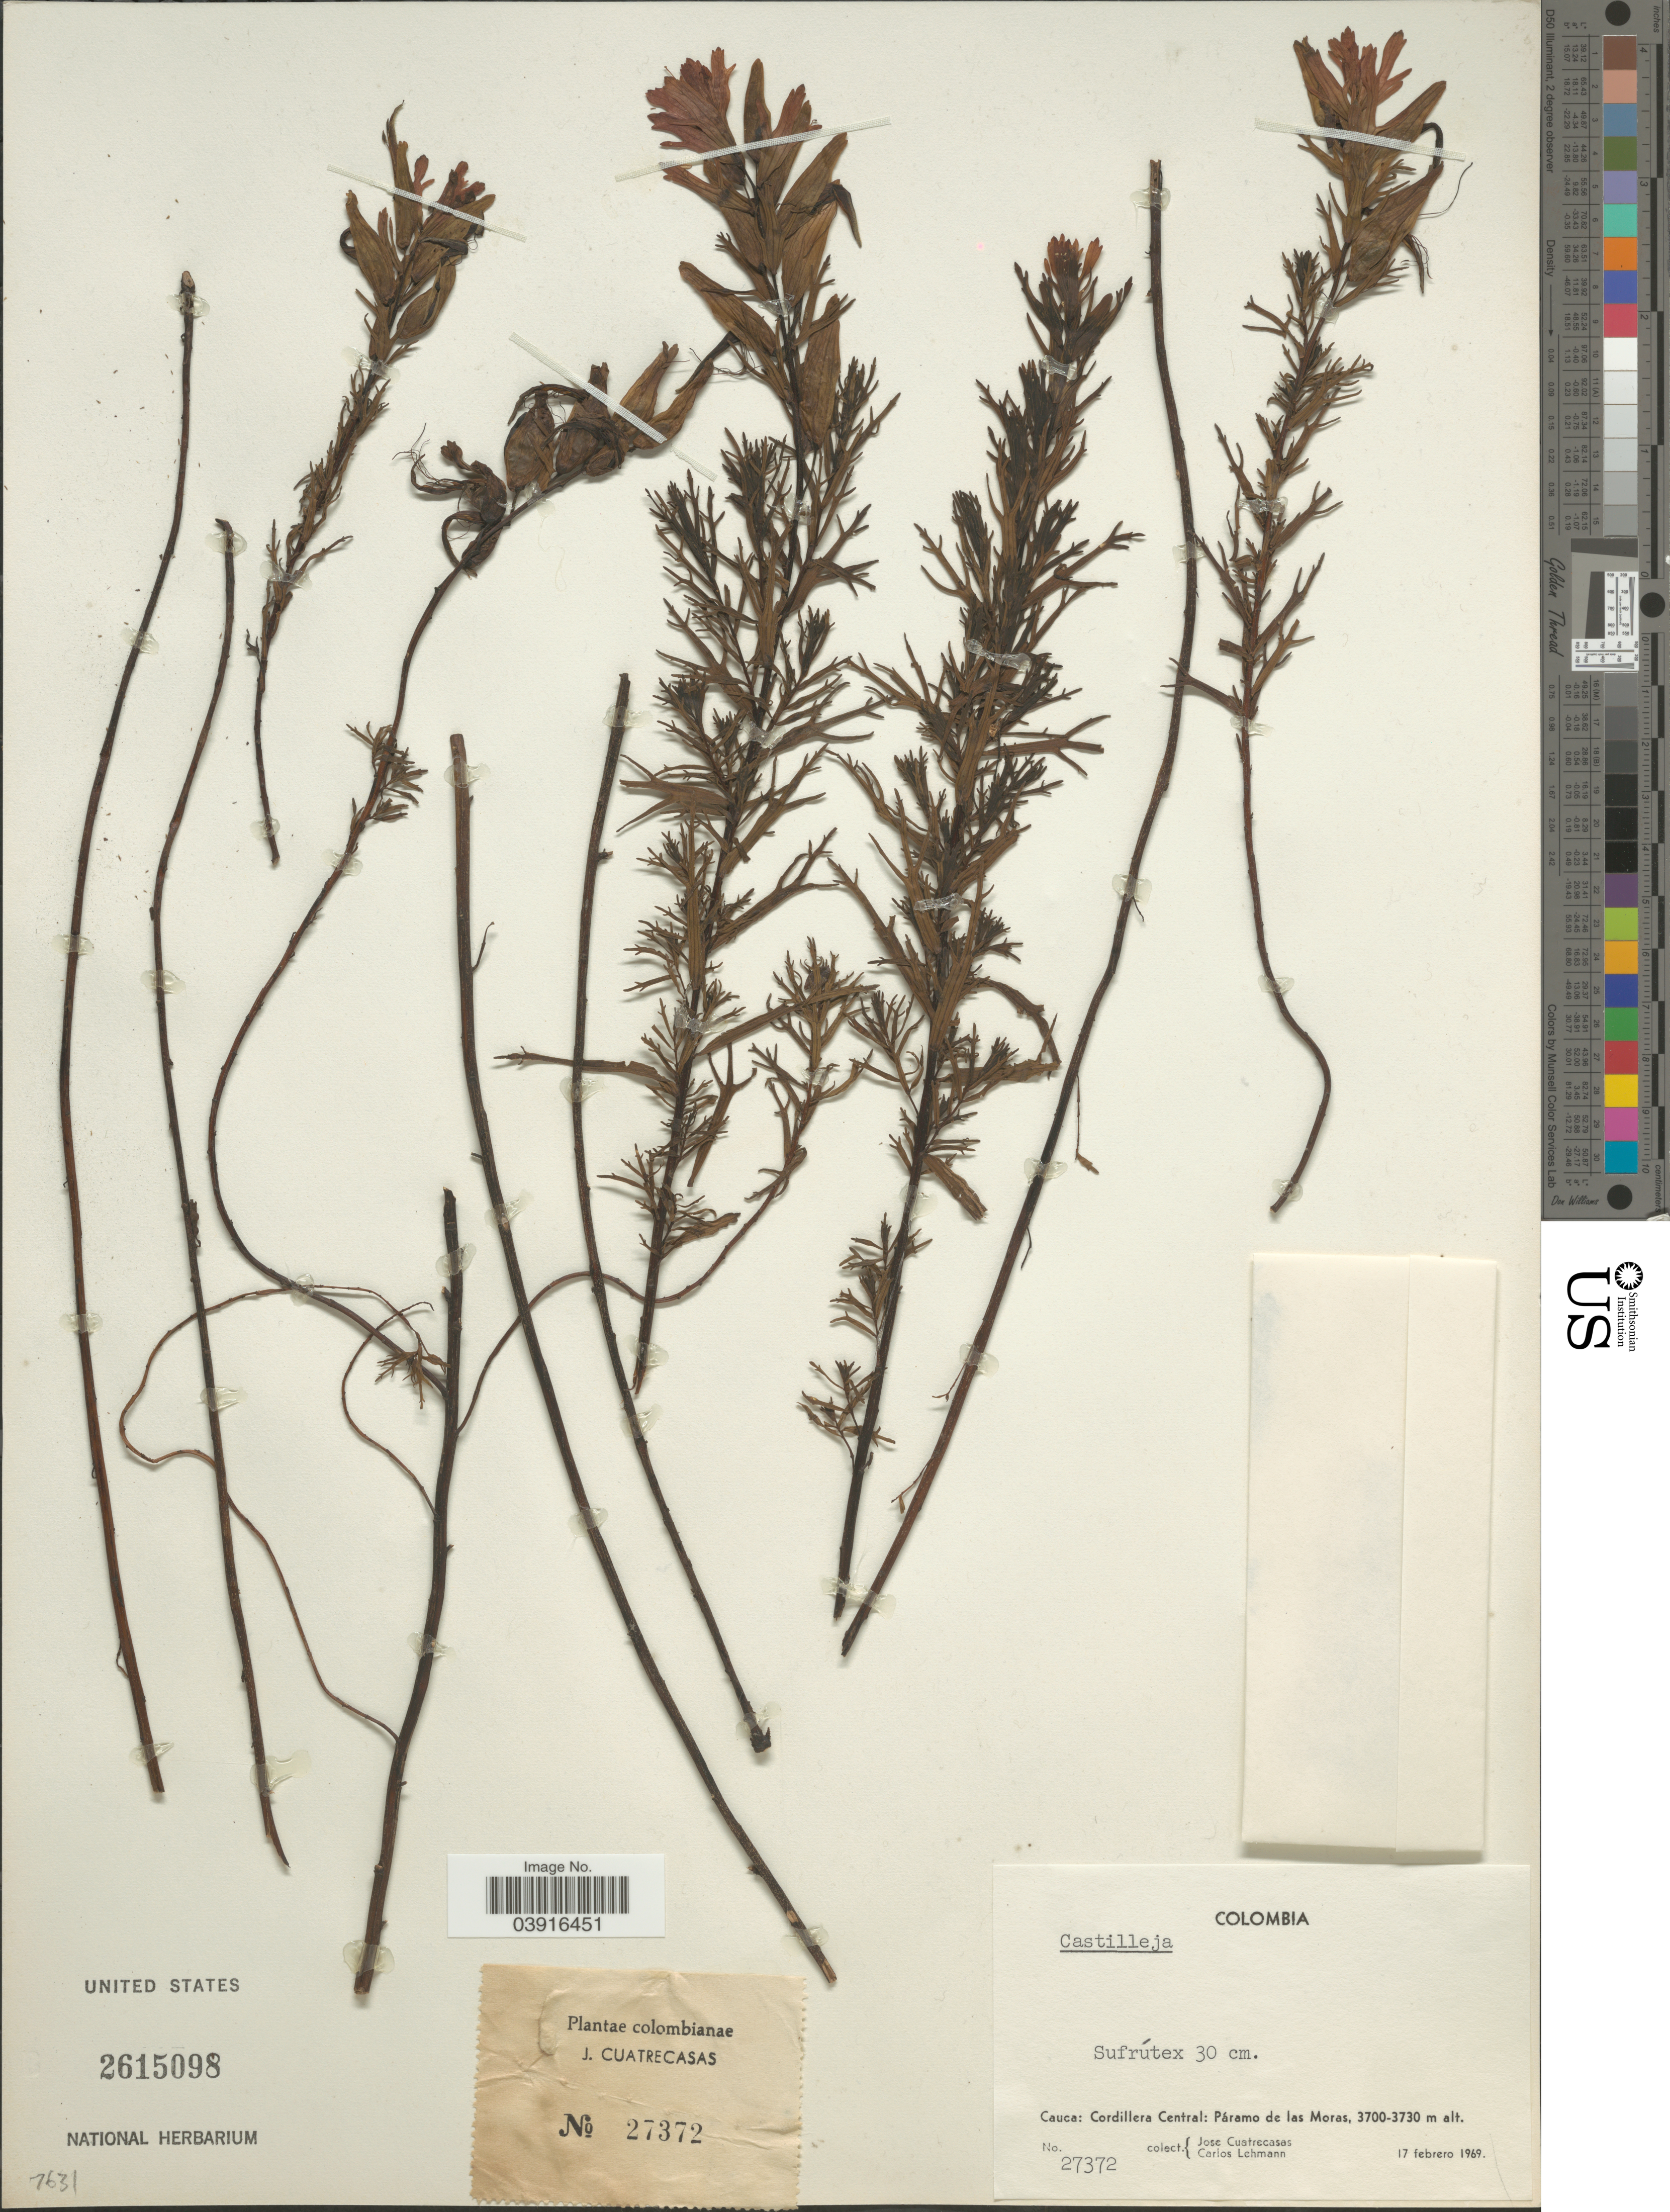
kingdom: Plantae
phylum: Tracheophyta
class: Magnoliopsida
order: Lamiales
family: Orobanchaceae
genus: Castilleja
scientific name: Castilleja sp.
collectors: J. Cuatrecasas & C. Lehmann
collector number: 27372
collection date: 1969-02-17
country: Colombia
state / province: Cauca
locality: Cordillera Central: Páramo de las Moras.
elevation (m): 3700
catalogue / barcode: US 2615098